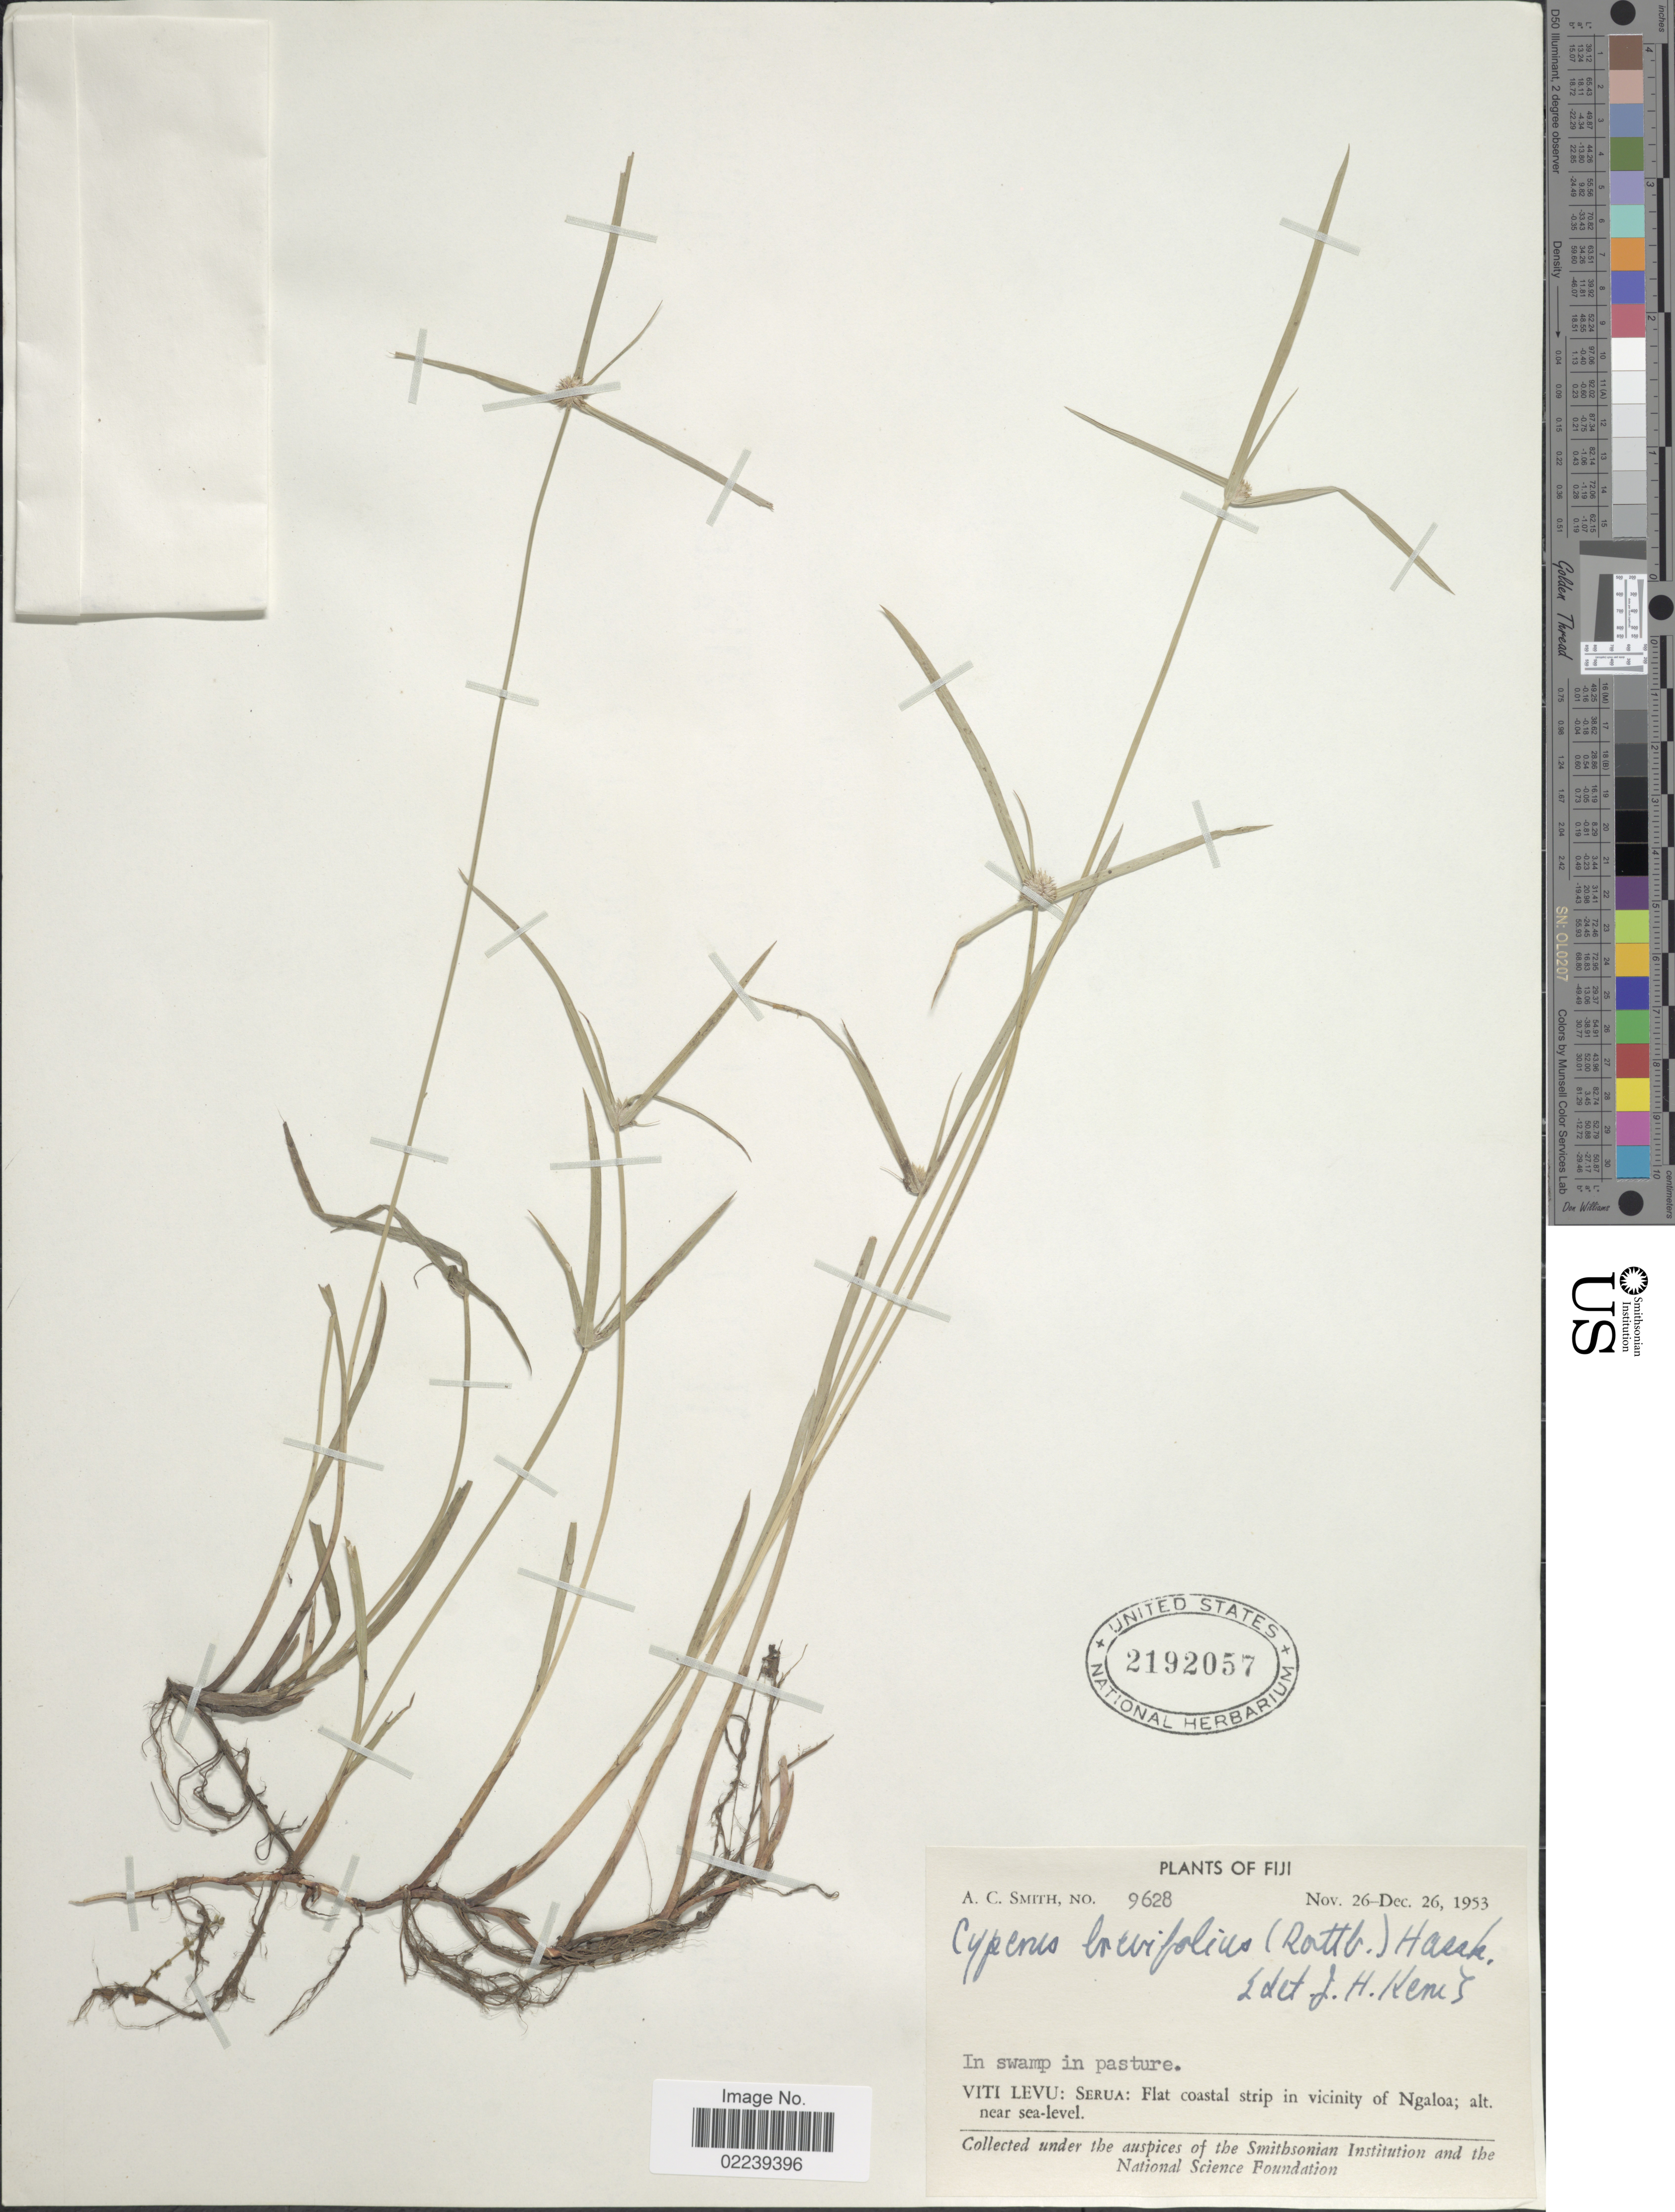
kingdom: Plantae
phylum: Tracheophyta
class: Liliopsida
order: Poales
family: Cyperaceae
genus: Cyperus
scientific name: Cyperus brevifolius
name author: (Rottb.) Hassk.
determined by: Strong, M. T., (US), Smithsonian Institution - National Museum of Natural History (UNITED STATES)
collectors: A. C. Smith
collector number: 9628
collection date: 1953-11-26/1953-12-26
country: Fiji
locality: In swamp in pasture, Viti Levu: Serua: Flat coastal strip in vicinity of Ngaloa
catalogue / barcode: US 2192057